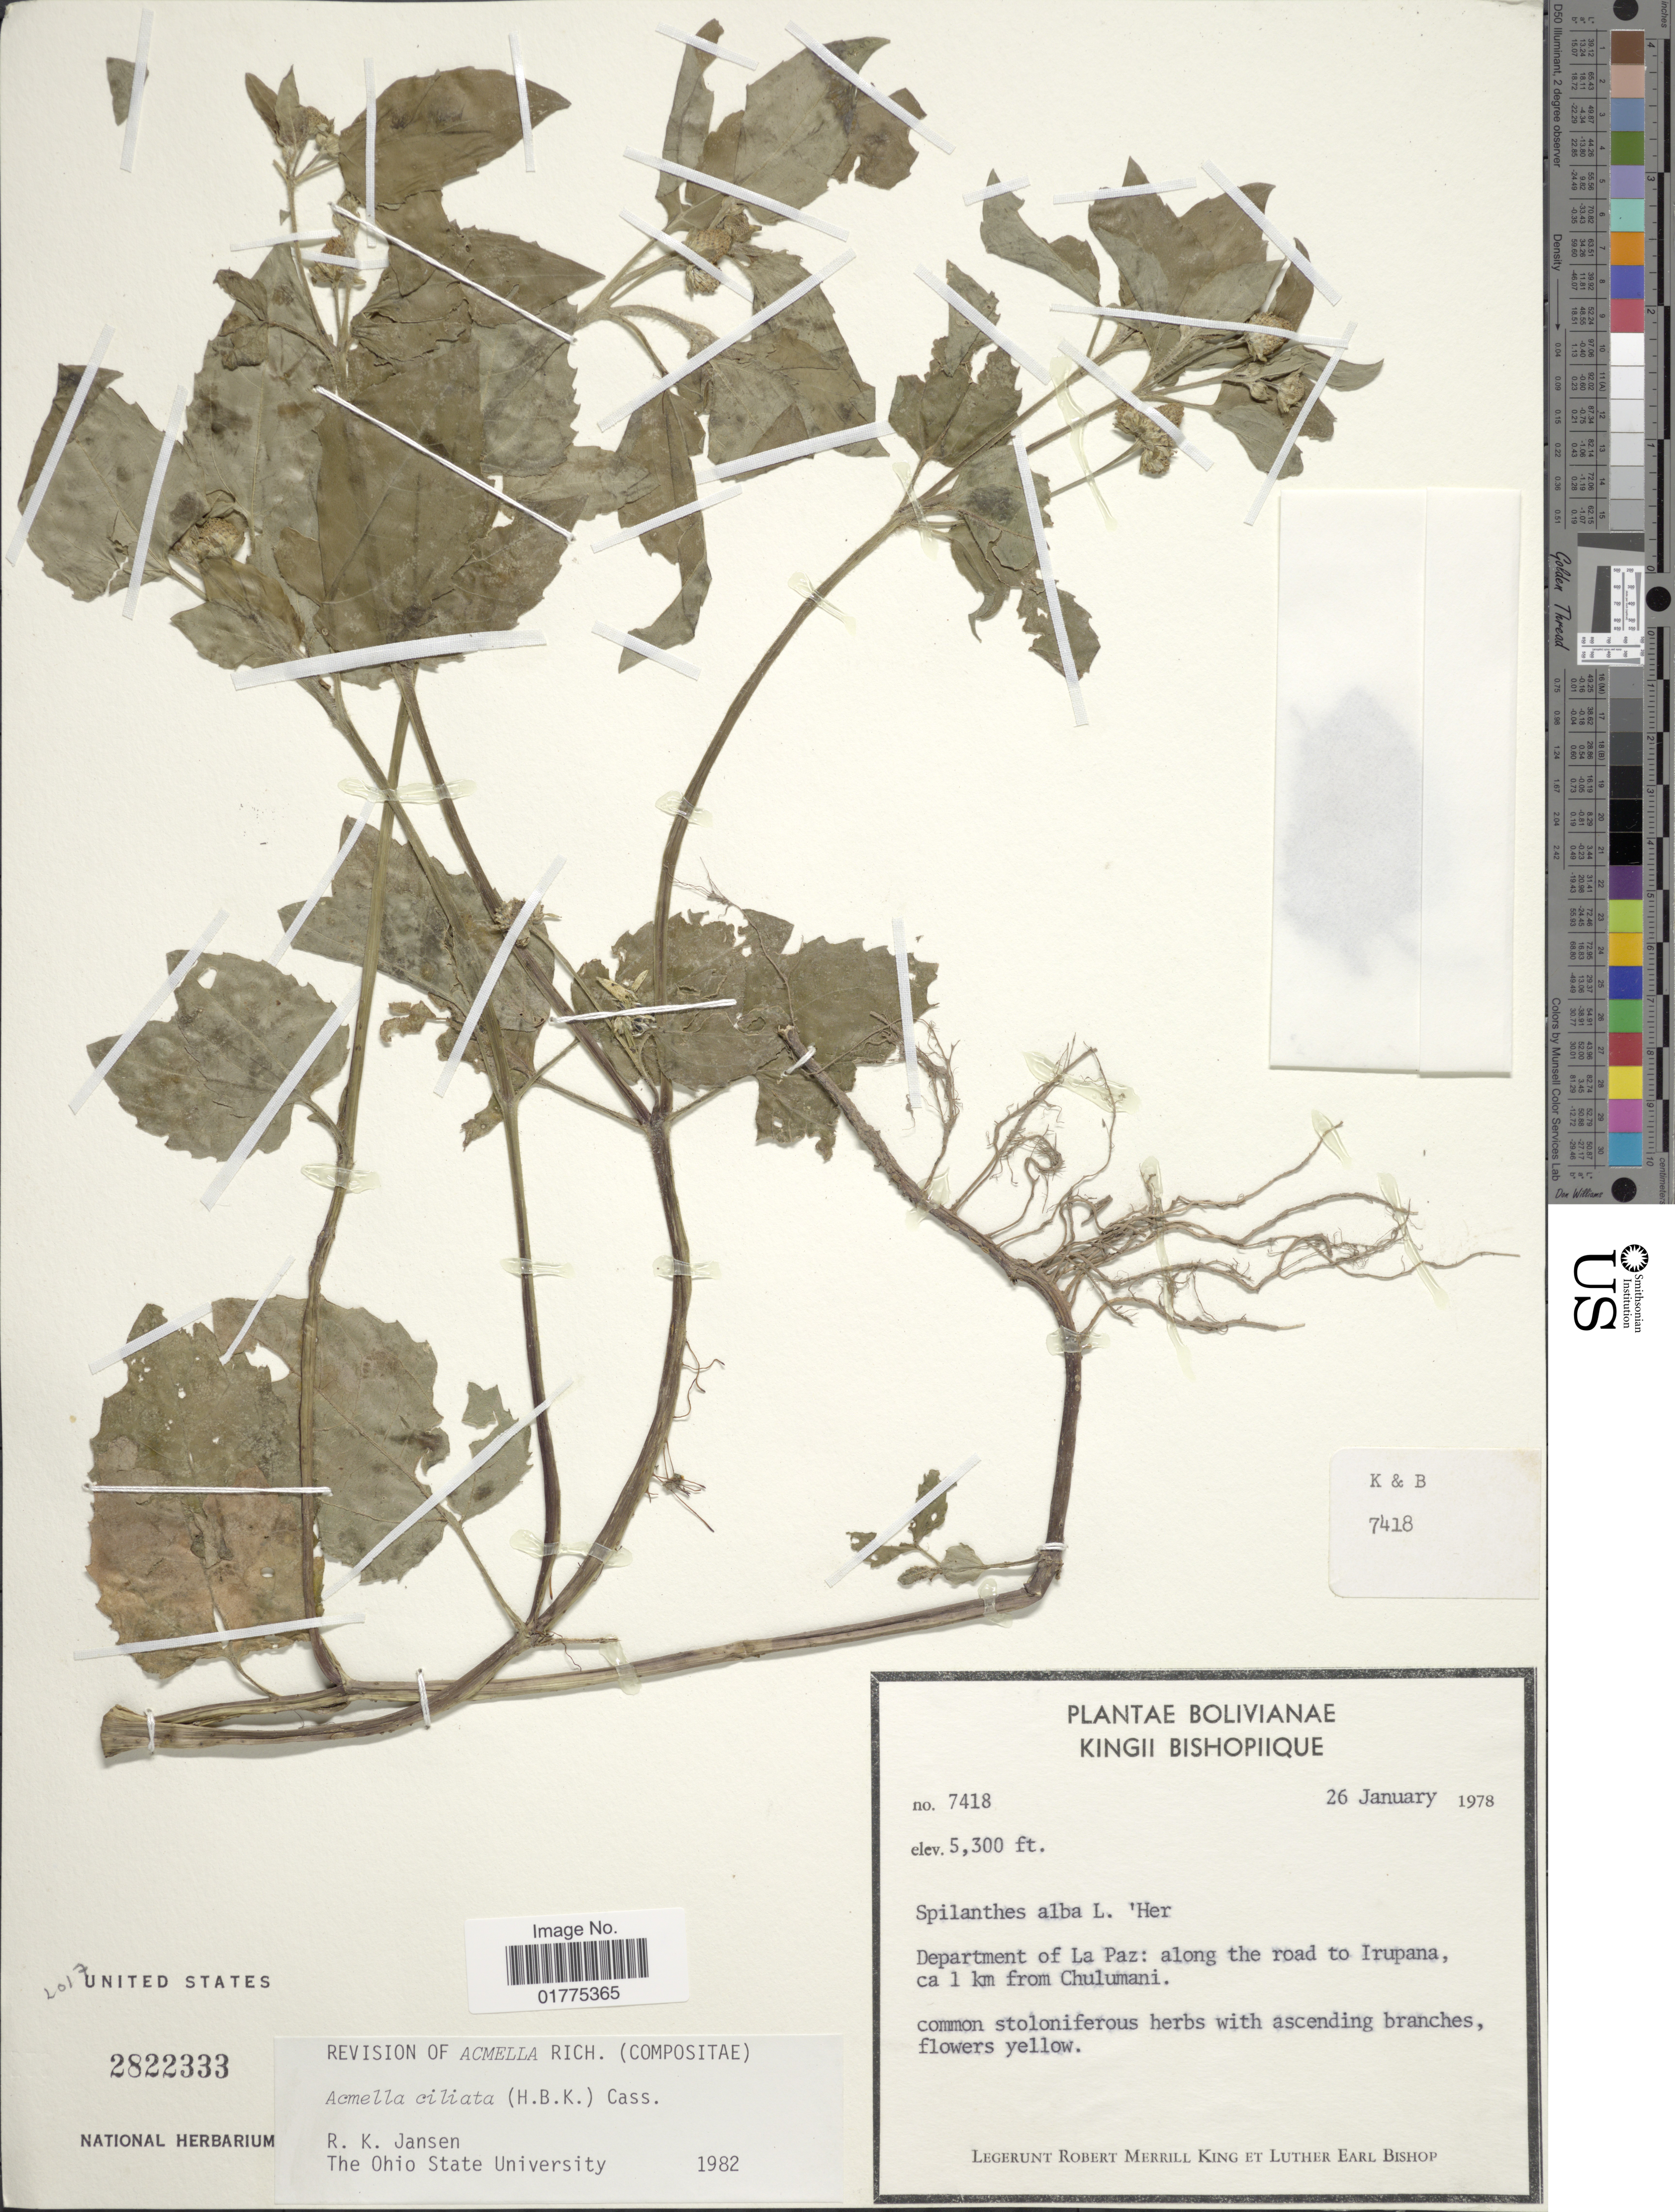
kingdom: Plantae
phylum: Tracheophyta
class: Magnoliopsida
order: Asterales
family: Asteraceae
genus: Acmella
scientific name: Acmella ciliata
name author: (Kunth) Cass.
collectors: R. M. King & L. E. Bishop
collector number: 7418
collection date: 1978-01-26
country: Bolivia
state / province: La Paz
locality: Department of La Paz: along the road to Irupana, 1 km from Chulumani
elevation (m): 1615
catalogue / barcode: US 2822333